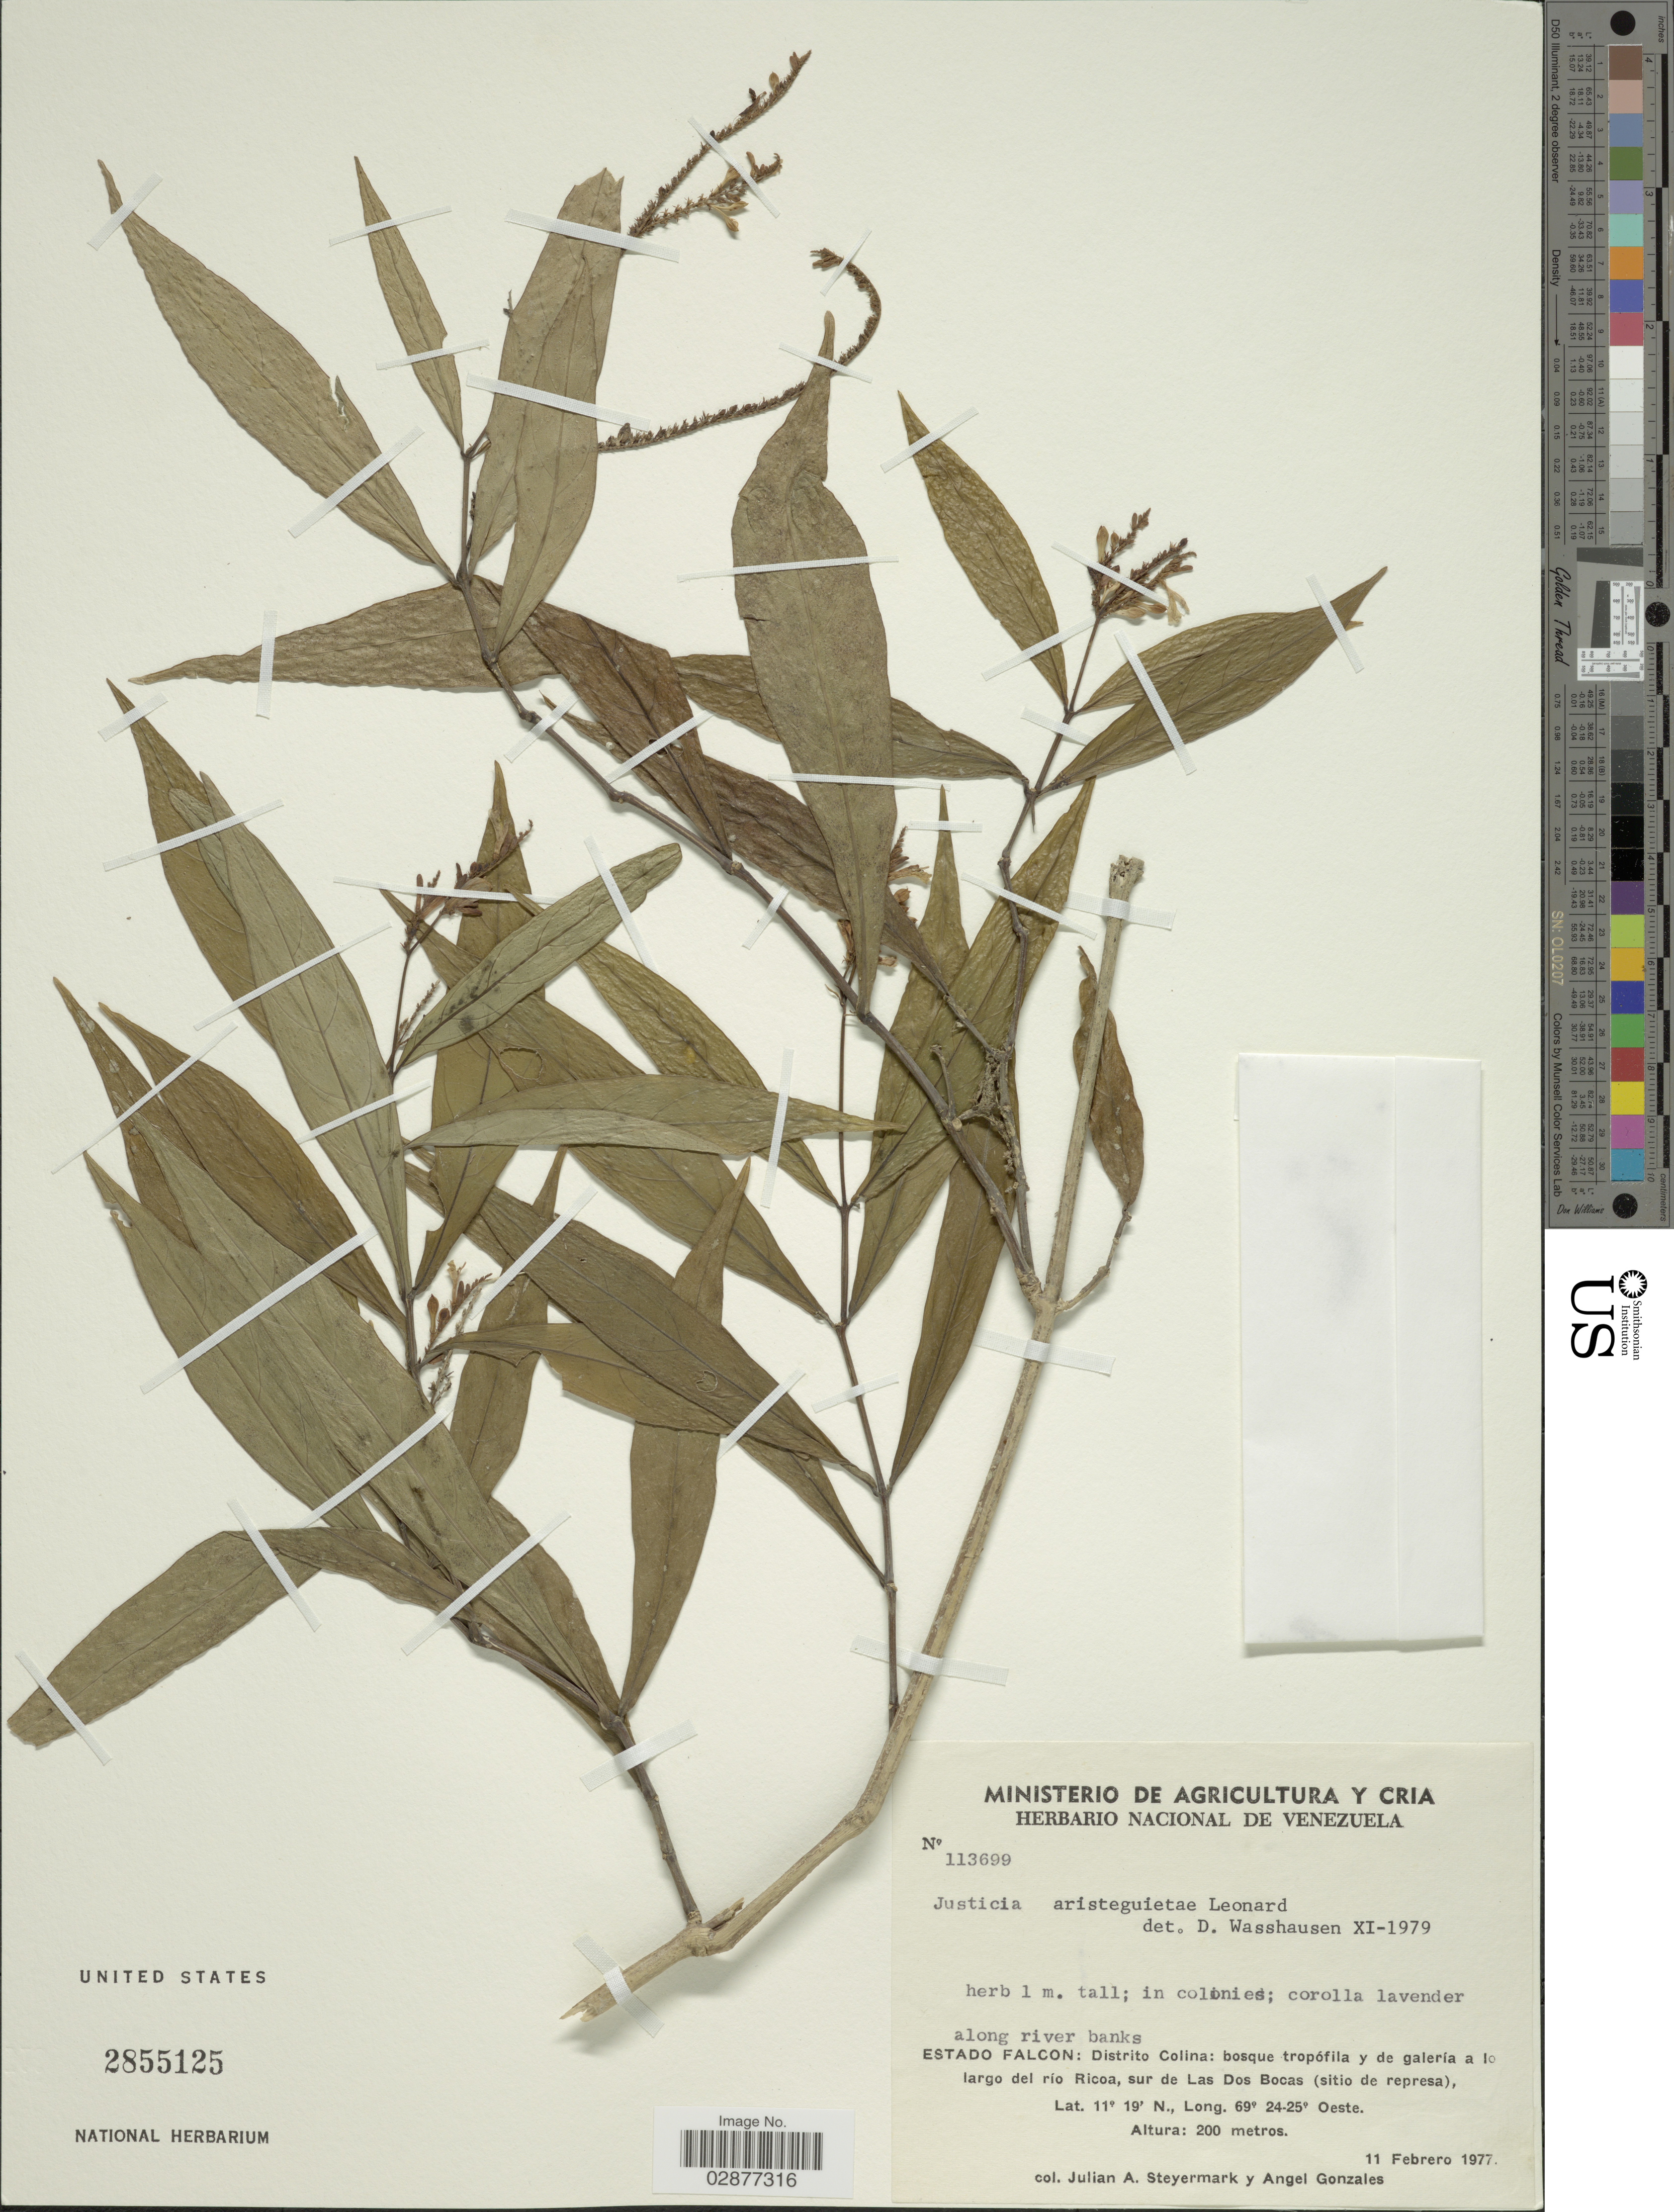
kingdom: Plantae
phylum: Tracheophyta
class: Magnoliopsida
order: Lamiales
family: Acanthaceae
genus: Justicia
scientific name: Justicia aristeguietae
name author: Leonard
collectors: J. Steyermark & A. Gonzáles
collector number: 113699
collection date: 1977-02-11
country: Venezuela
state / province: Falcón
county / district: Colina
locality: Distrito Colina: bosque tropófila y de galeria a lo largo del río Ricoa, sur de Las Dos Bocas (sitio de represa).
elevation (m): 200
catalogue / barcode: US 2855125